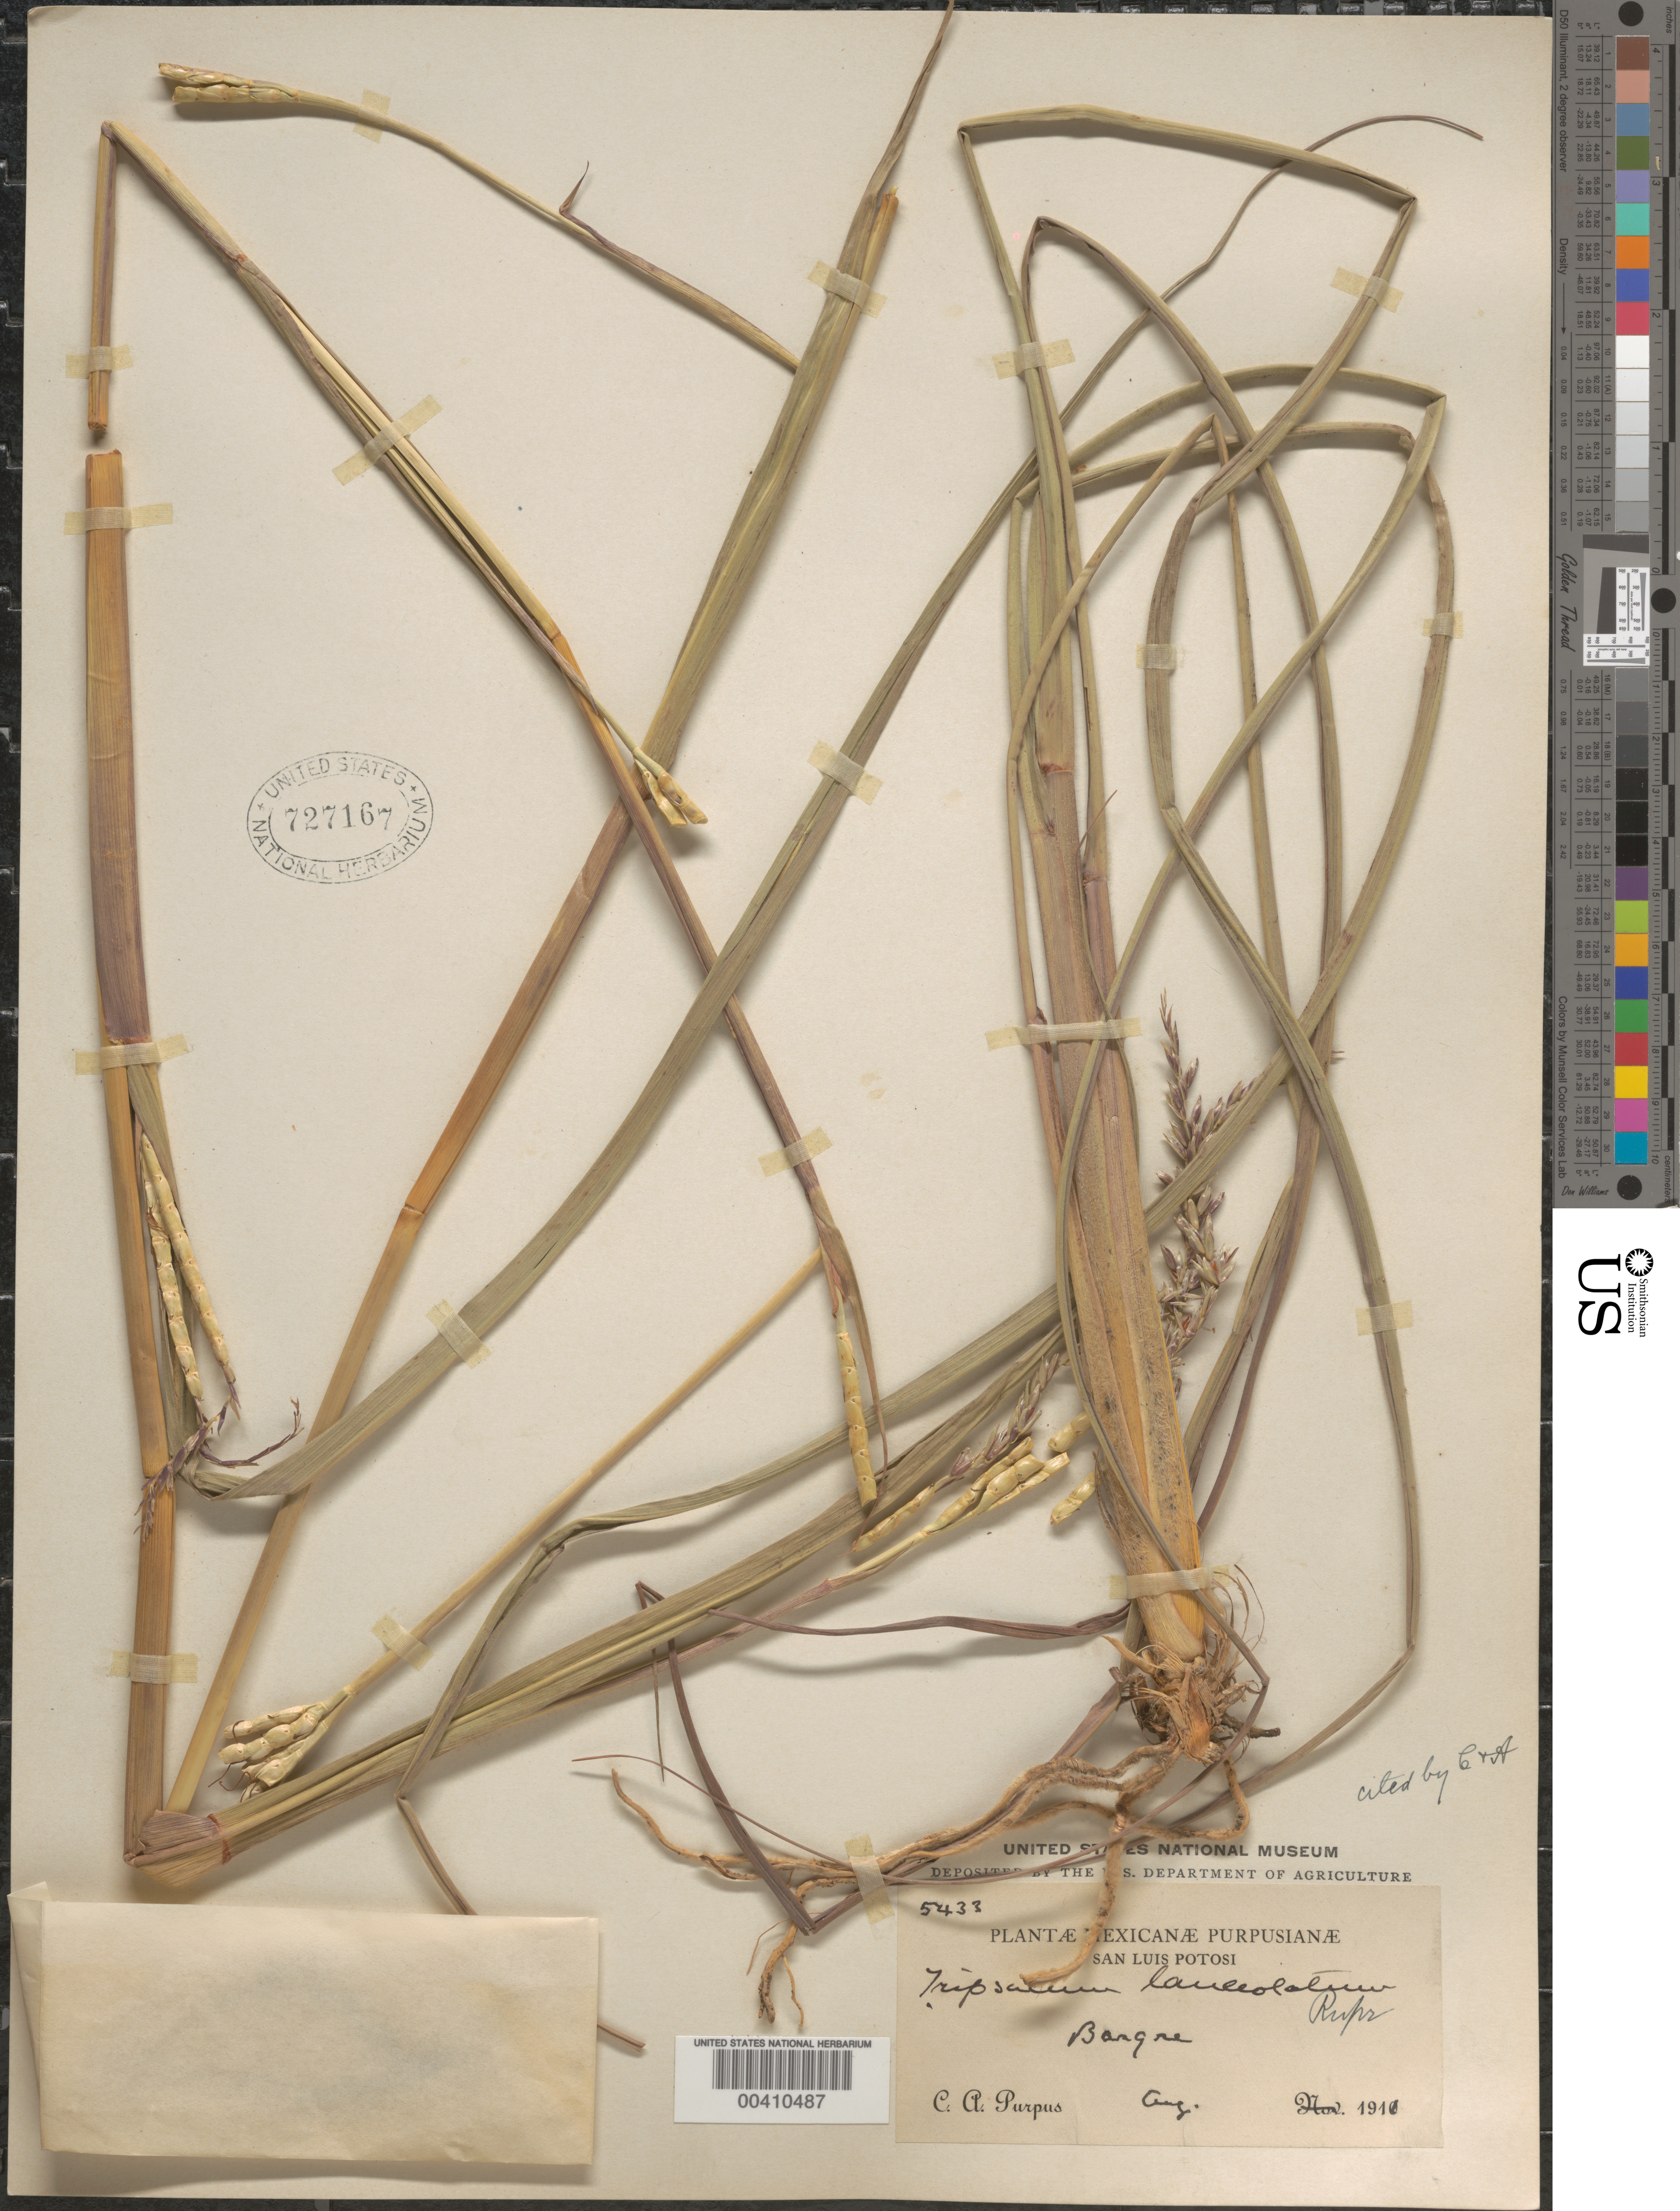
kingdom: Plantae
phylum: Tracheophyta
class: Liliopsida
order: Poales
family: Poaceae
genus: Tripsacum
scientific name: Tripsacum lanceolatum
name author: Rupr. ex E. Fourn.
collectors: C. A. Purpus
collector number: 5433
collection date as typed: Aug 1911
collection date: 1911-08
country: Mexico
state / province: San Luis Potosi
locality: Bargre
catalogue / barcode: US 727167